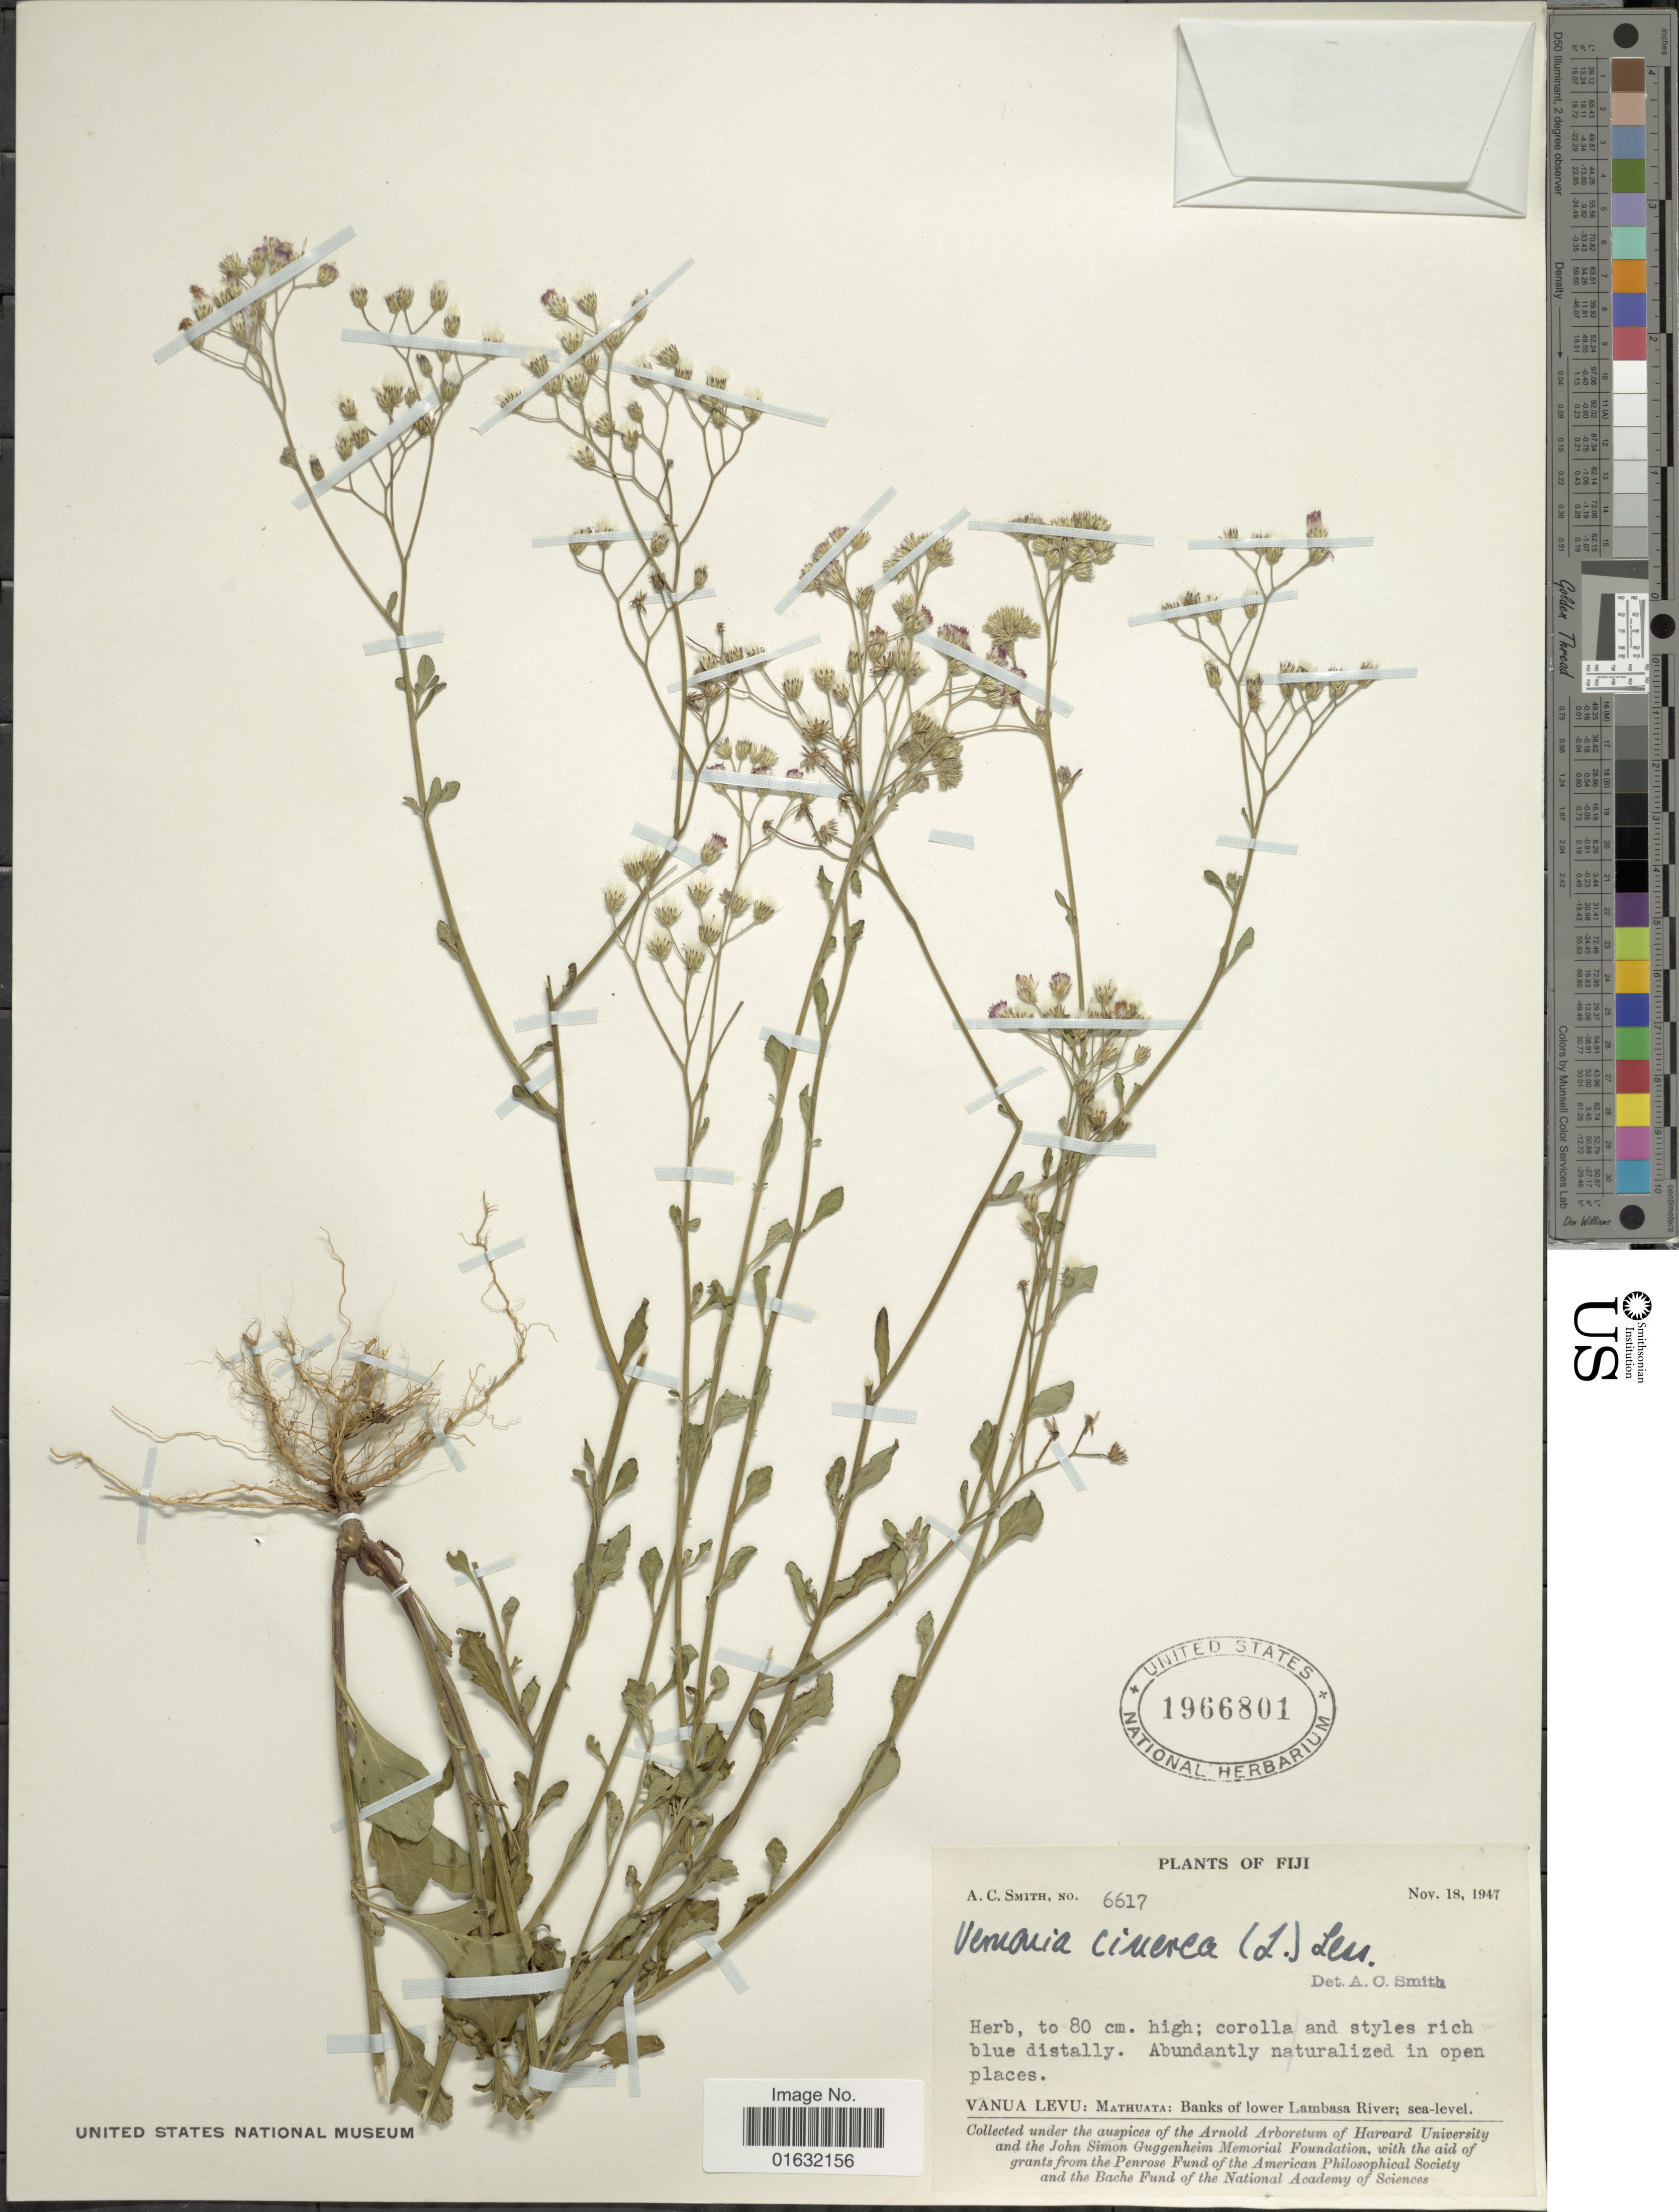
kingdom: Plantae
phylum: Tracheophyta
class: Magnoliopsida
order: Asterales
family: Asteraceae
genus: Cyanthillium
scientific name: Cyanthillium cinereum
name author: (L.) H. Rob.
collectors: A. C. Smith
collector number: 6617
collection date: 1947-11-18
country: Fiji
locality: Vanua Levu: Mathuata : Banks of lower Lambasa River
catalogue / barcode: US 1966801